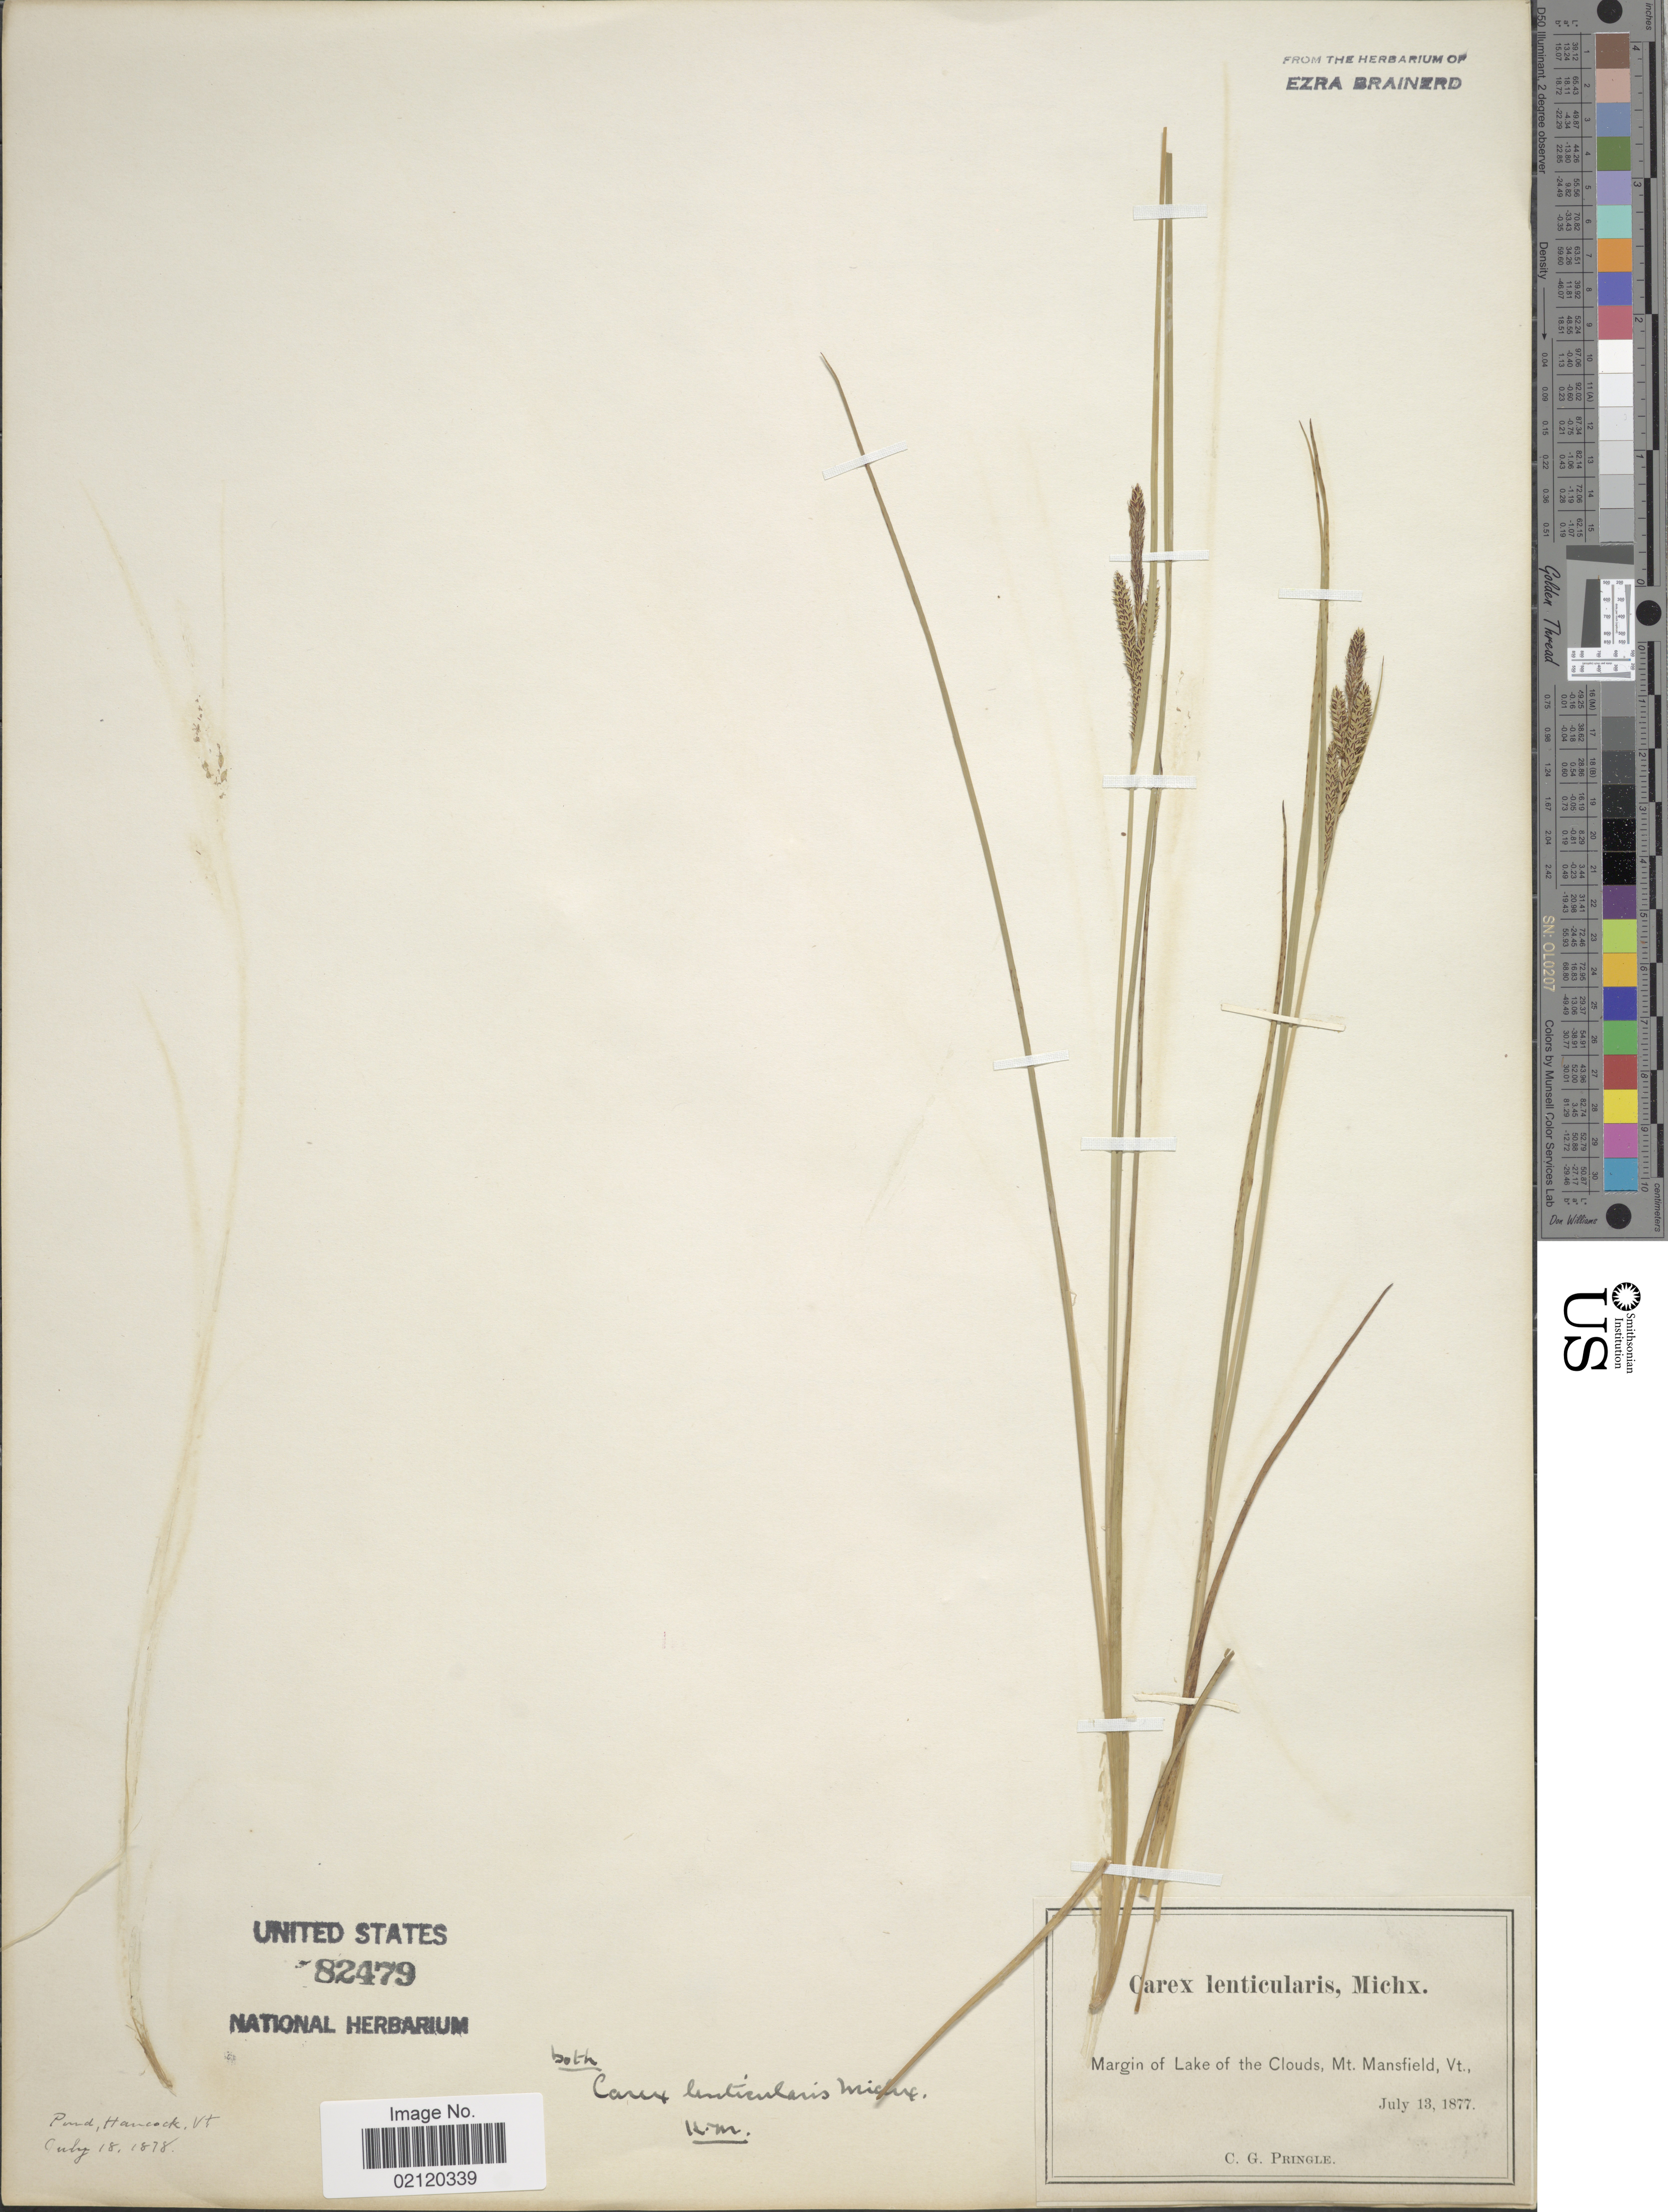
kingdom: Plantae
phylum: Tracheophyta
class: Liliopsida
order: Poales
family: Cyperaceae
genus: Carex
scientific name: Carex lenticularis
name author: Michx.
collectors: C. G. Pringle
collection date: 1877-07-13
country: United States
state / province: Vermont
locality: Margin of Lake of the Clouds, Mt. Mansfield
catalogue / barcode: US 82479